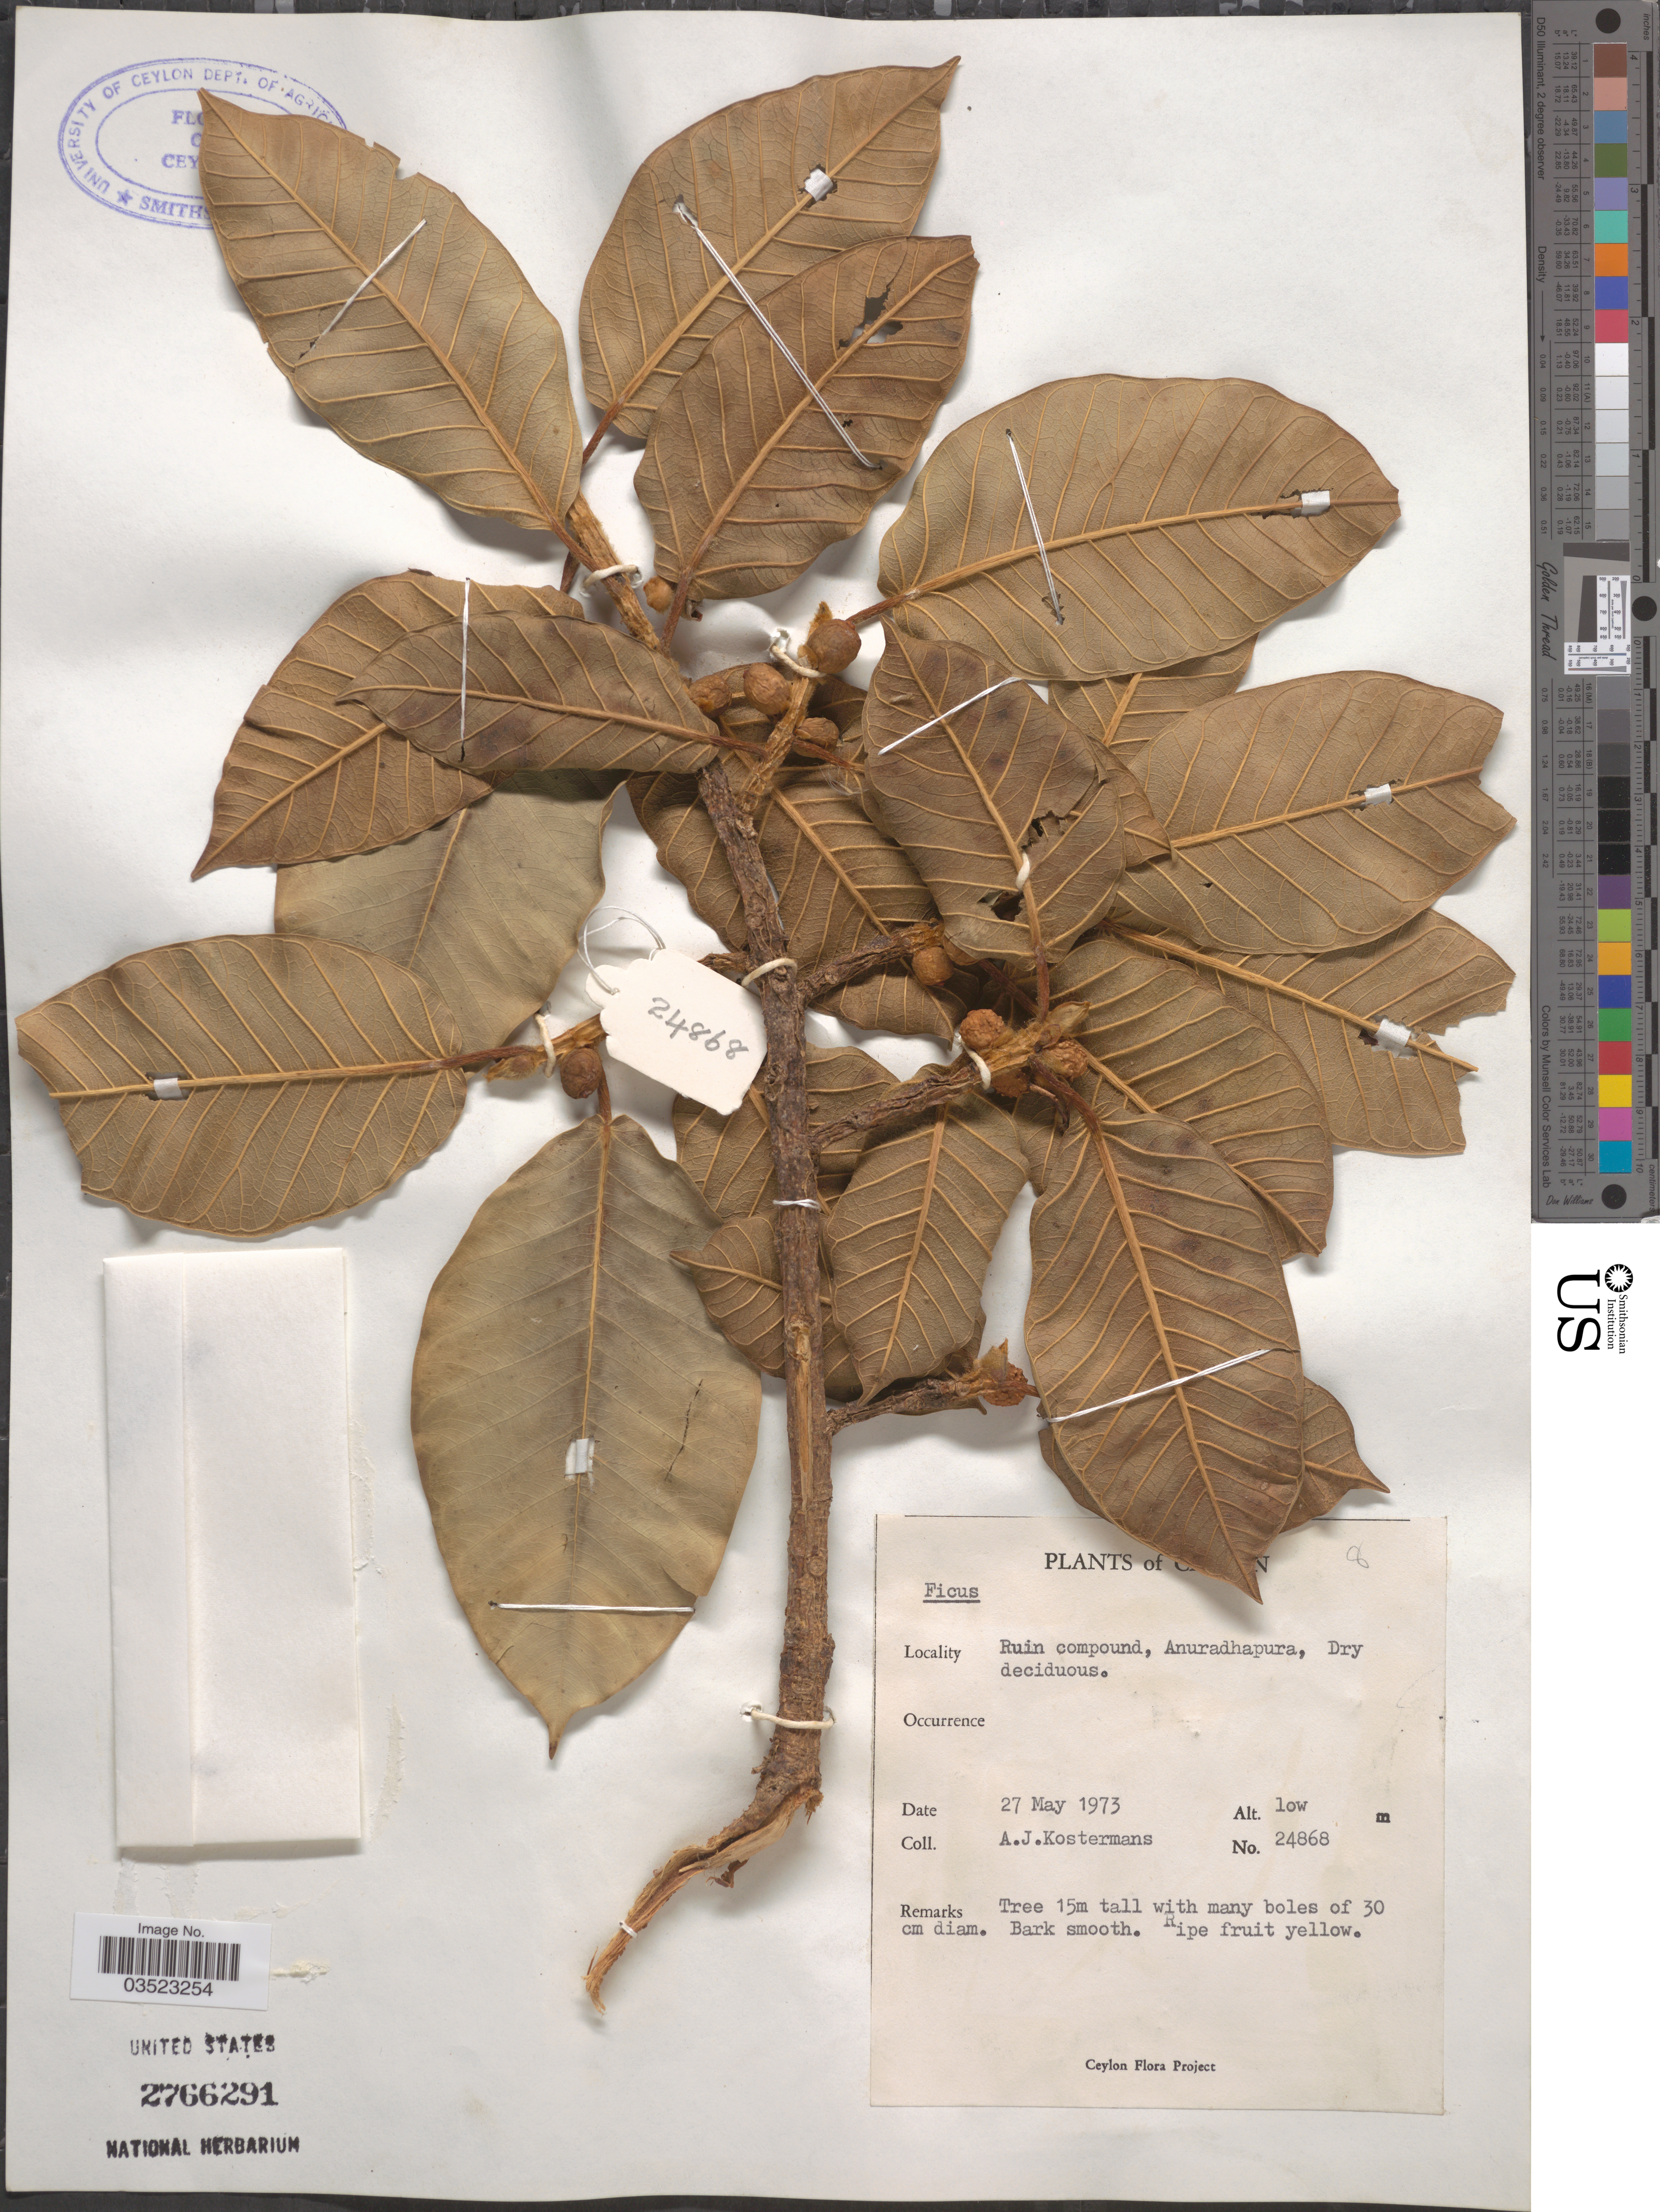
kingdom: Plantae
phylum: Tracheophyta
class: Magnoliopsida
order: Rosales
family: Moraceae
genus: Ficus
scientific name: Ficus sp.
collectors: A. J. G. Kostermans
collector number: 24868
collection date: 1973-05-27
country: Sri Lanka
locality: Ceylon. Ruin compound, Anuradhapura, Dry deciduous.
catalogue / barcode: US 2766291